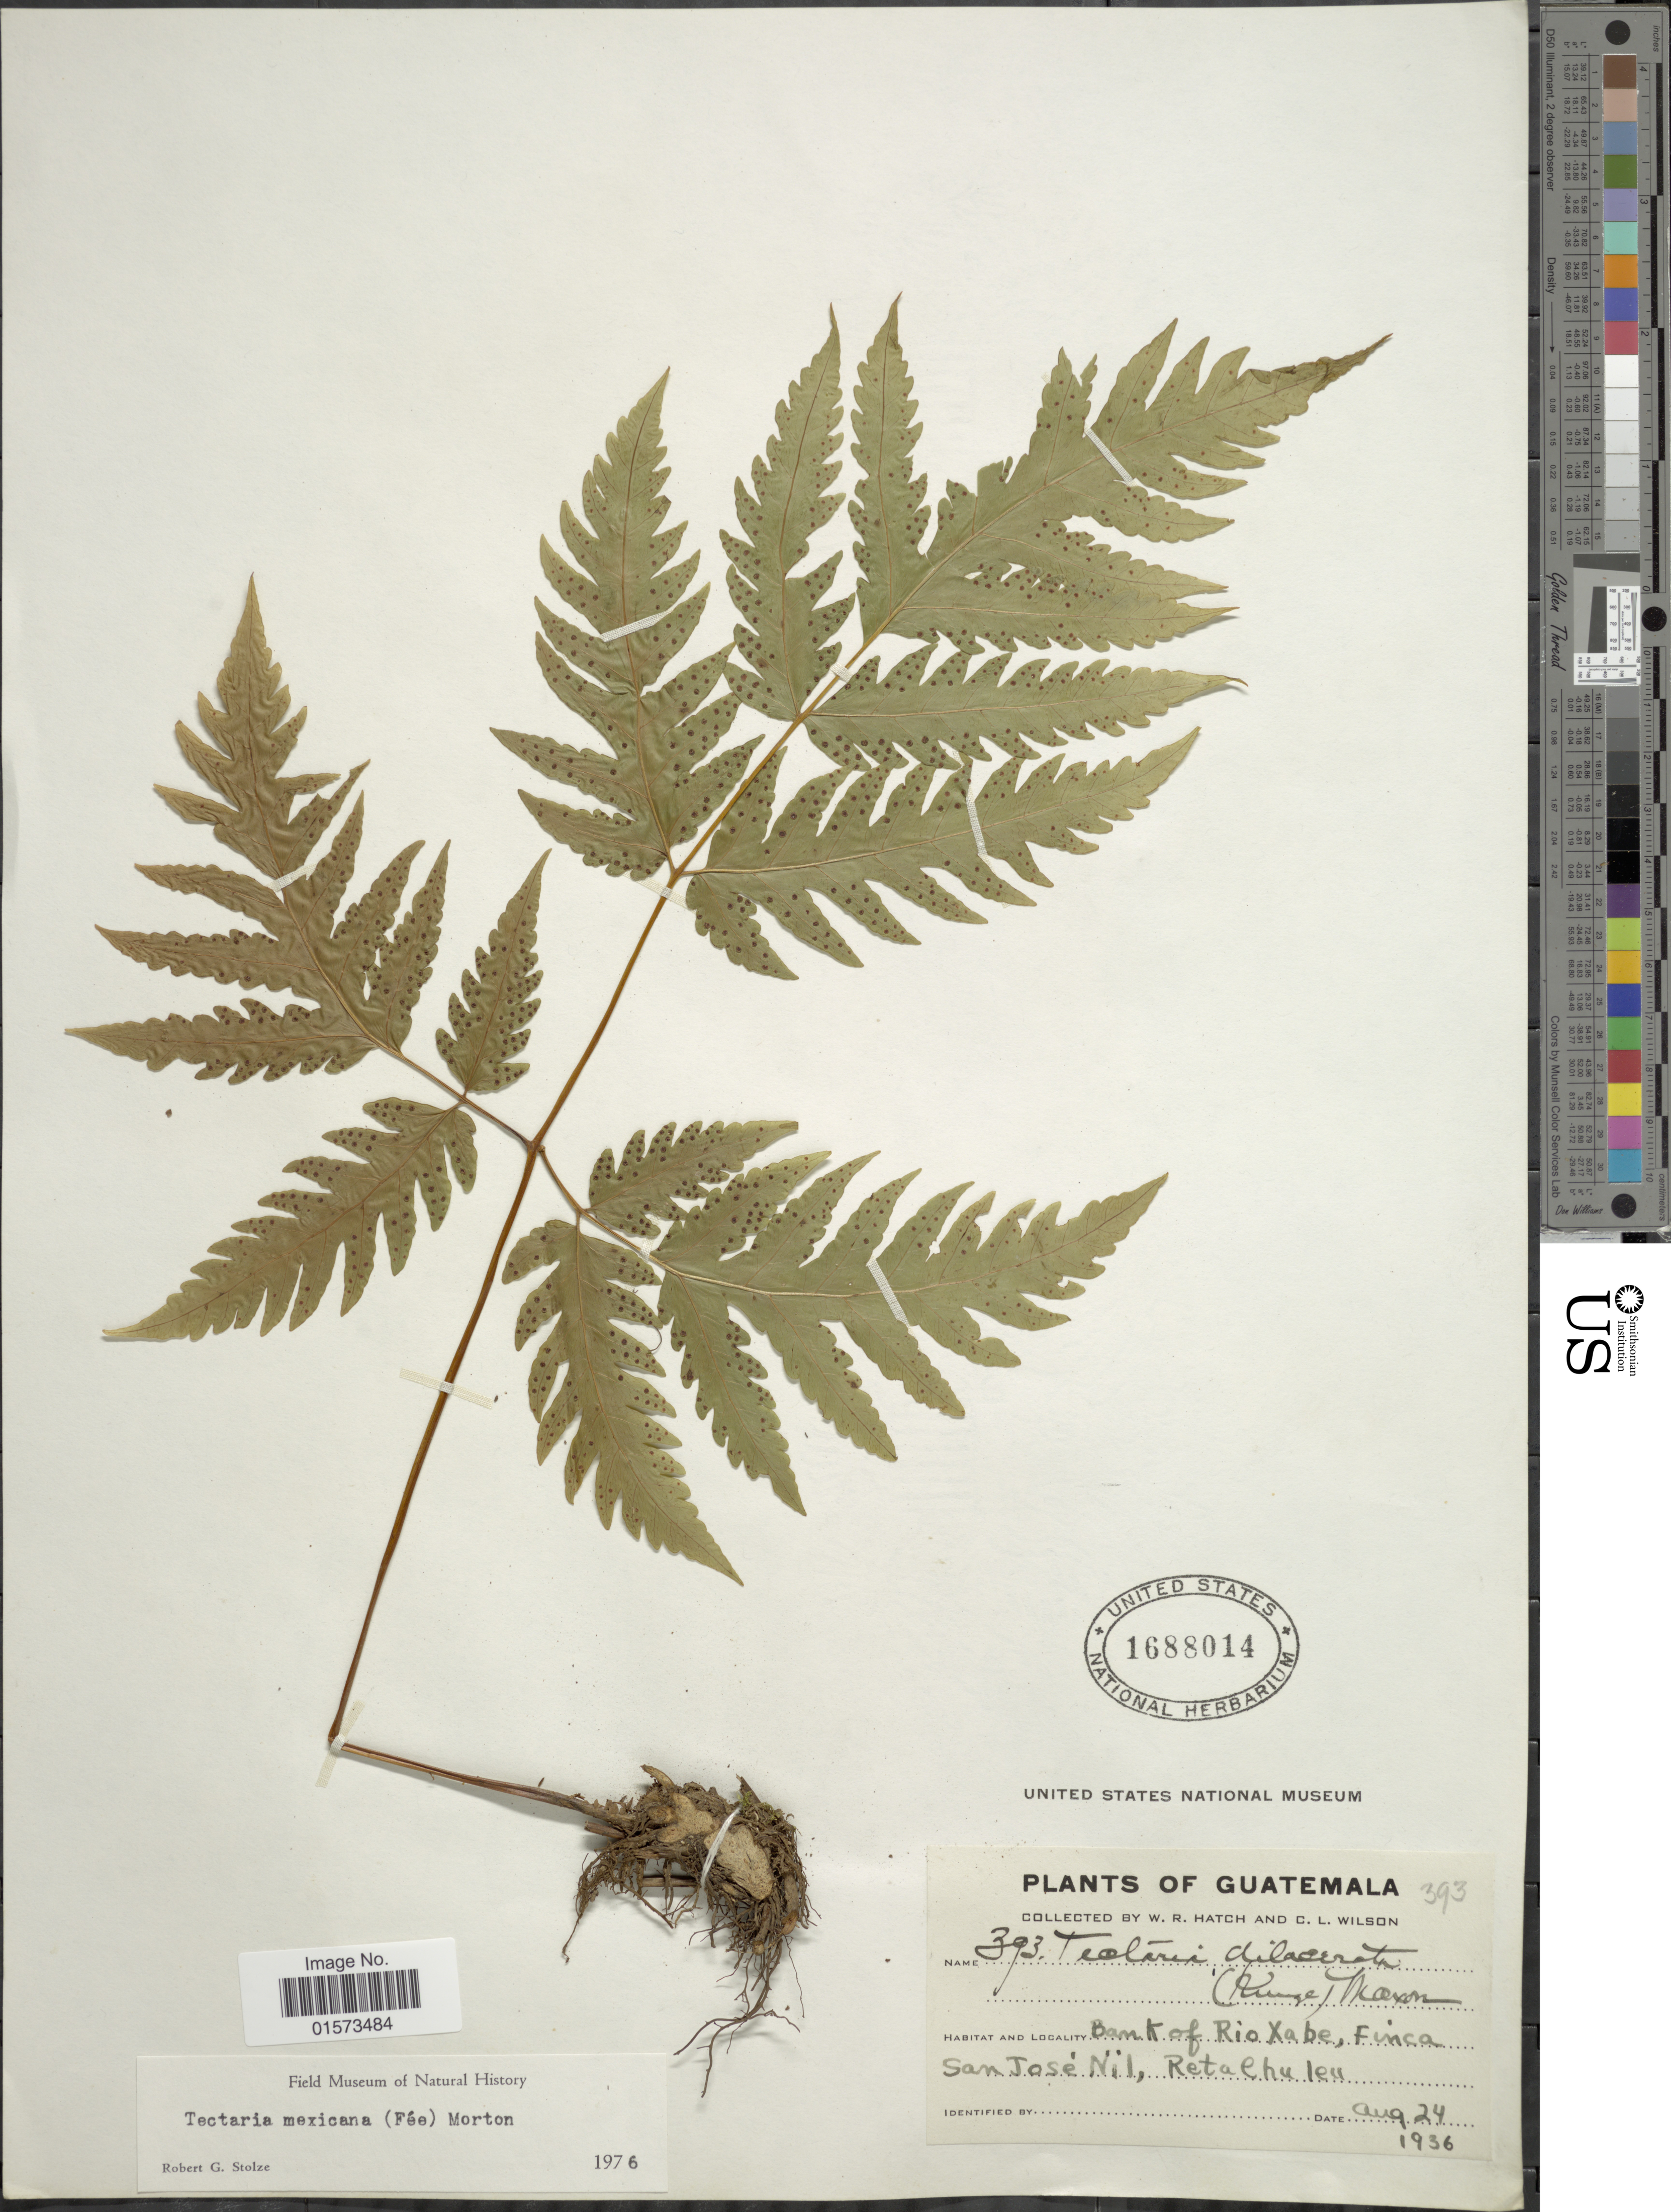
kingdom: Plantae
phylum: Tracheophyta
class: Polypodiopsida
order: Polypodiales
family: Tectariaceae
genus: Tectaria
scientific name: Tectaria mexicana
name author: (Fée) C.V. Morton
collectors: W. Hatch & C. L. Wilson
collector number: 393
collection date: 1936-08-24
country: Guatemala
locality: Bank of Rio Xabe, Finca, San Jose Nil, Retachuleu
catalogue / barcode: US 1688014